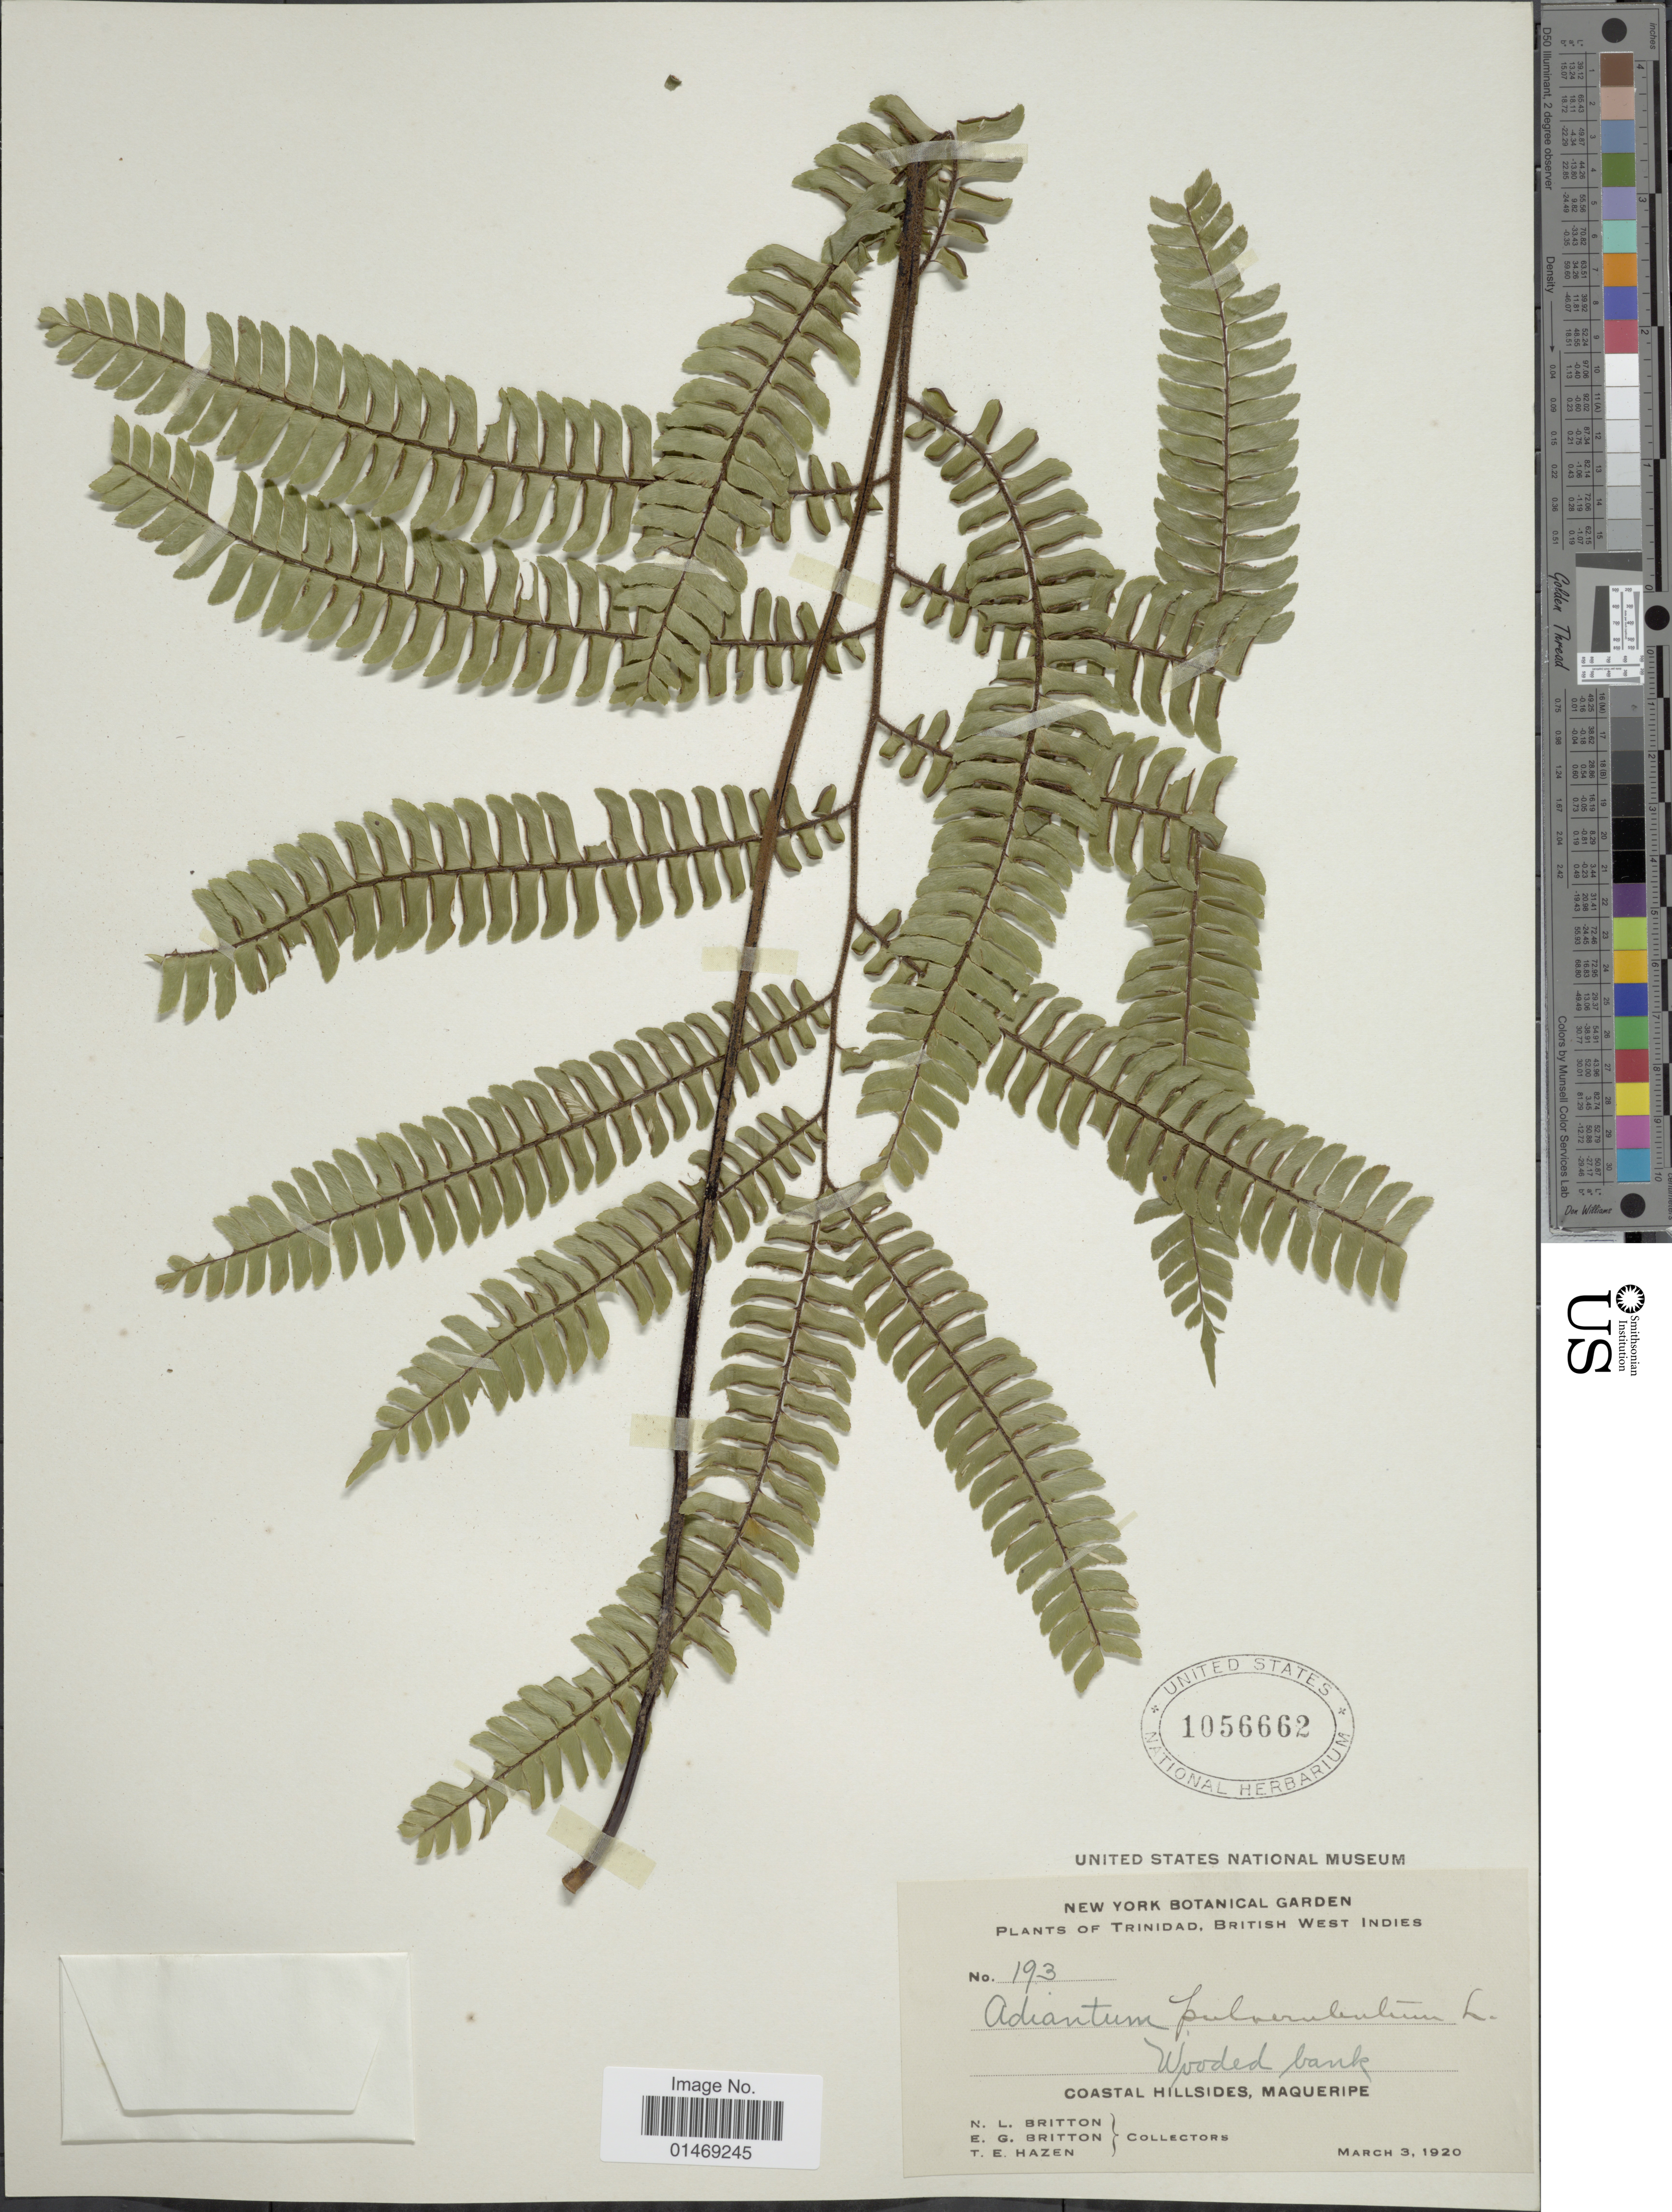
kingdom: Plantae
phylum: Tracheophyta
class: Polypodiopsida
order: Polypodiales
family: Pteridaceae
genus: Adiantum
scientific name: Adiantum pulverulentum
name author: L.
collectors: N. Britton, E. G. Britton & T. E. Hazen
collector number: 193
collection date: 1920-03-03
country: Trinidad and Tobago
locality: Trinidad, Coastal Hillsides, Maqueripe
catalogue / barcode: US 1056662